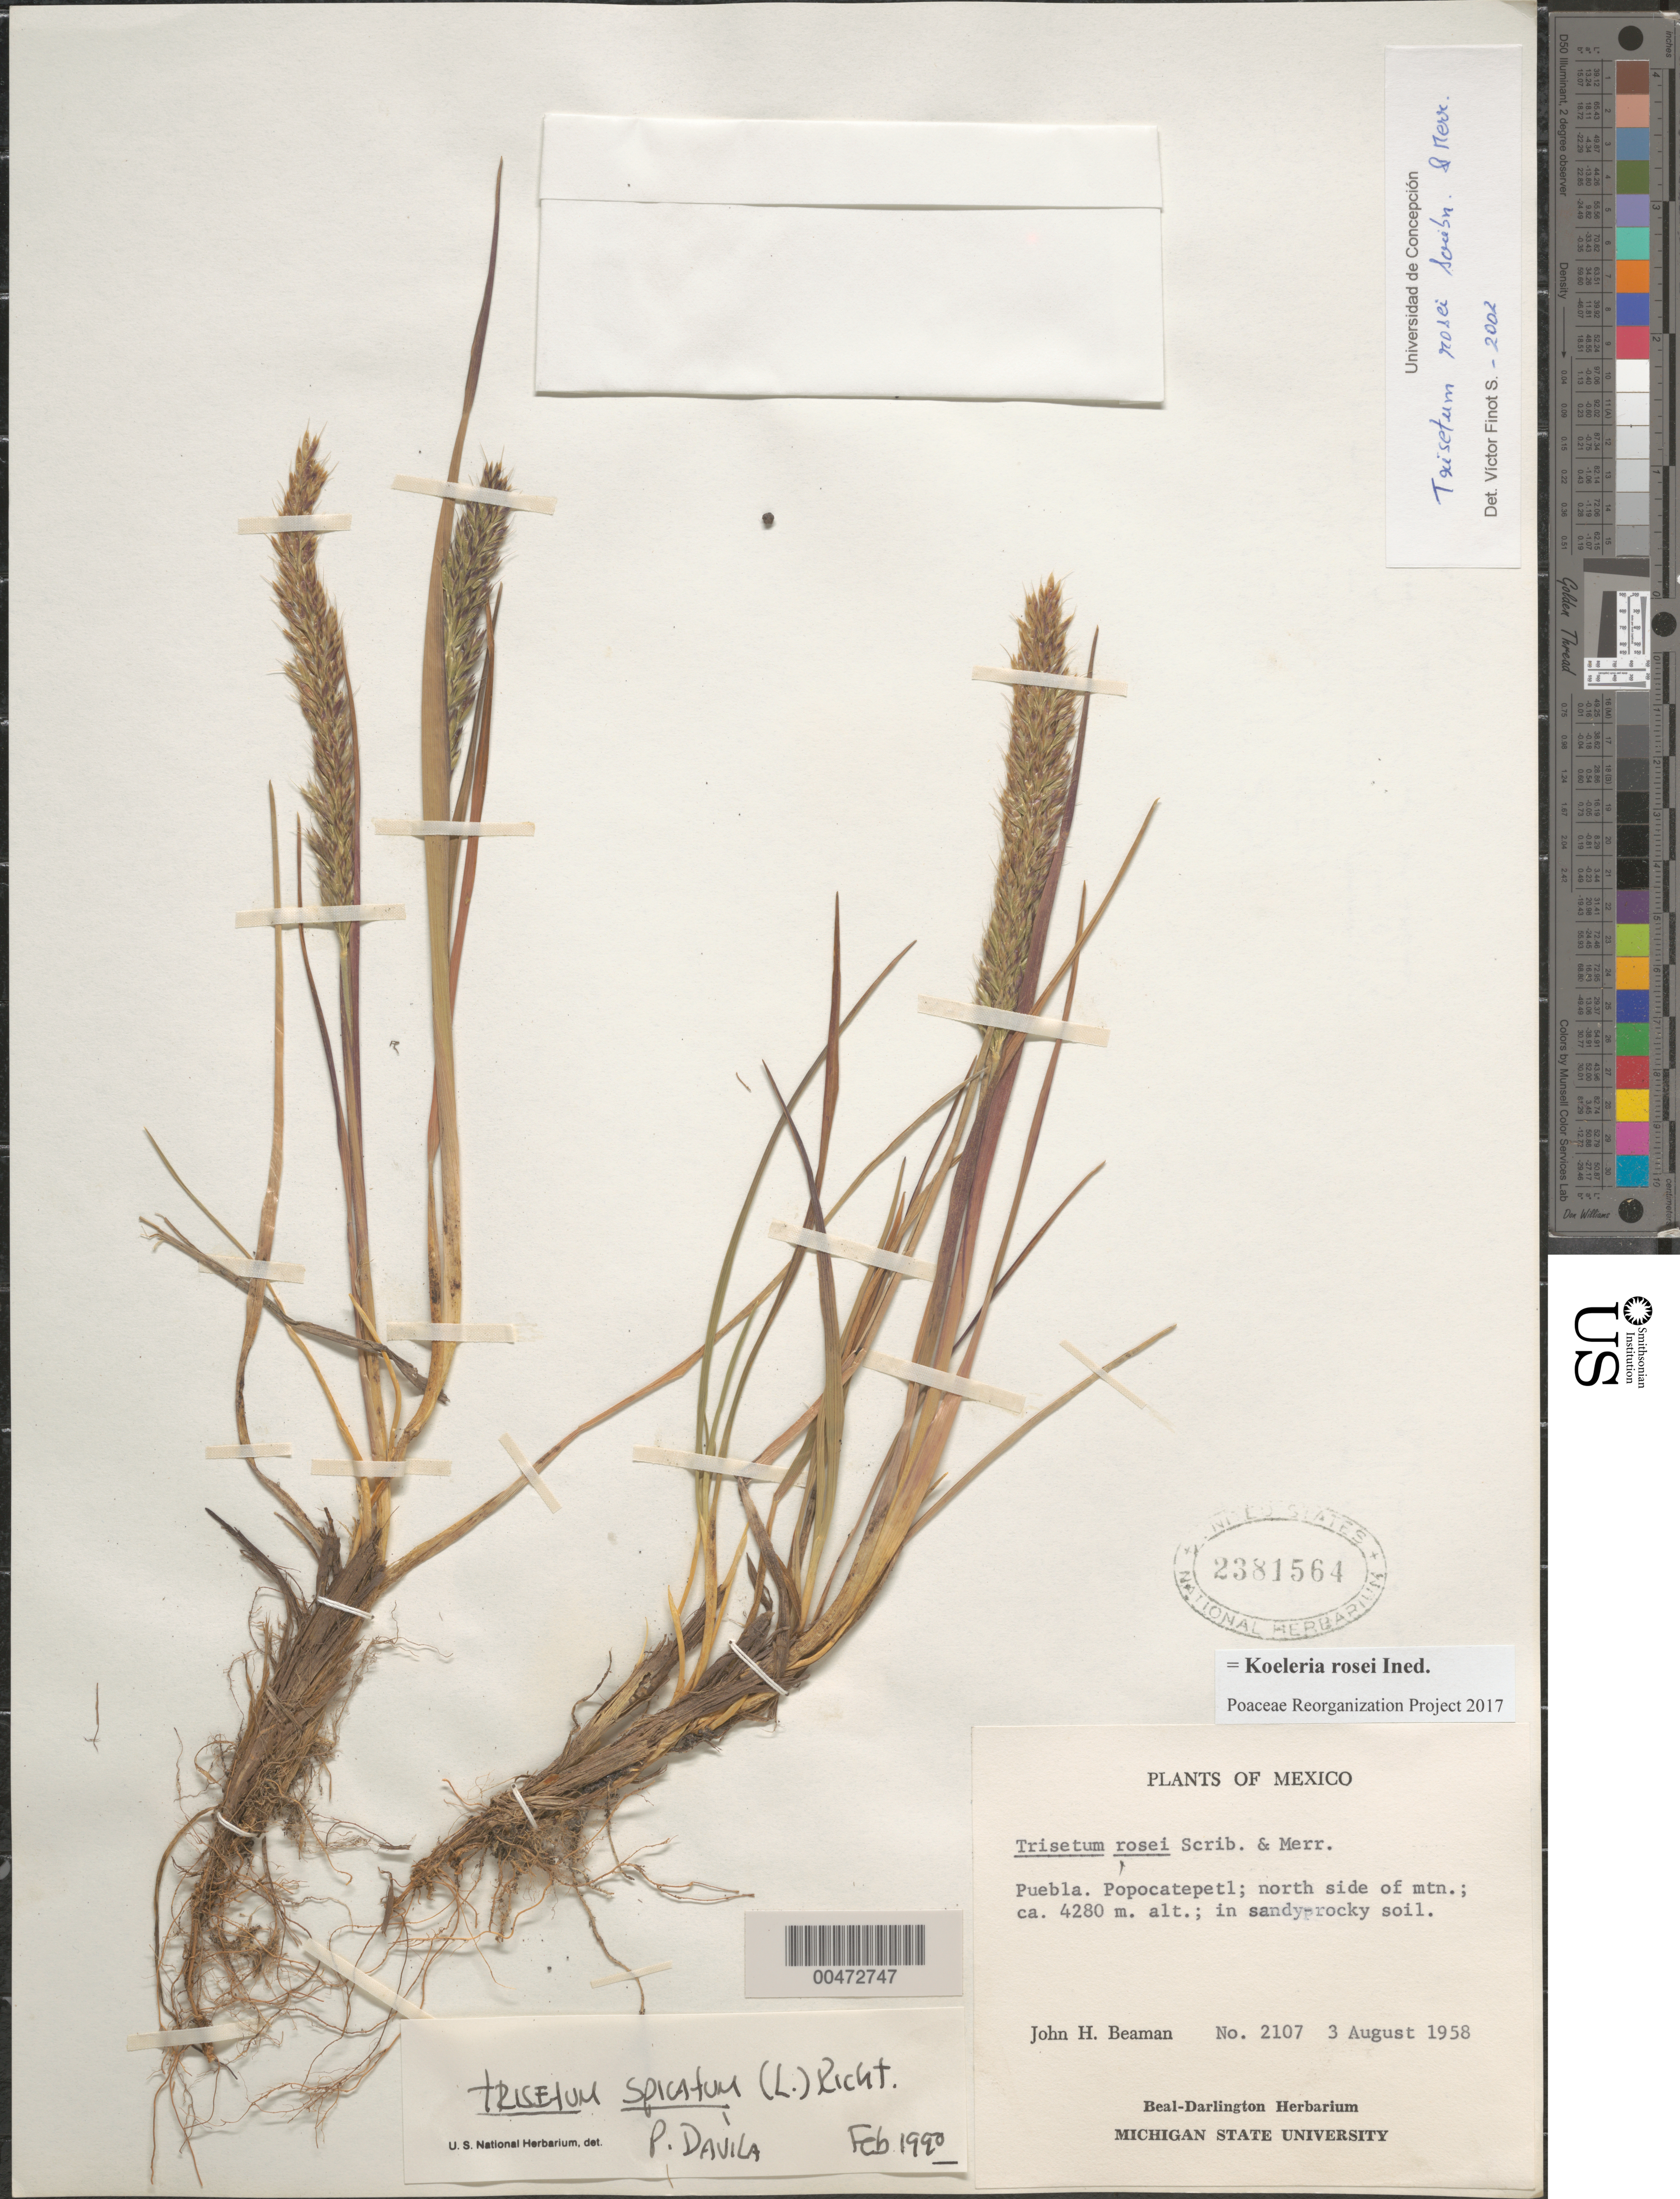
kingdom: Plantae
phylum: Tracheophyta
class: Liliopsida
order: Poales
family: Poaceae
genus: Koeleria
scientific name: Koeleria rosei ined.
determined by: Poaceae Reorganization Project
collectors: J. H. Beaman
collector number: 2107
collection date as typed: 3 Aug 1958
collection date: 1958-08-03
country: Mexico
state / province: Puebla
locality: Popocatepetl, N side of mtn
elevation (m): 4280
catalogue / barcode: US 2381564